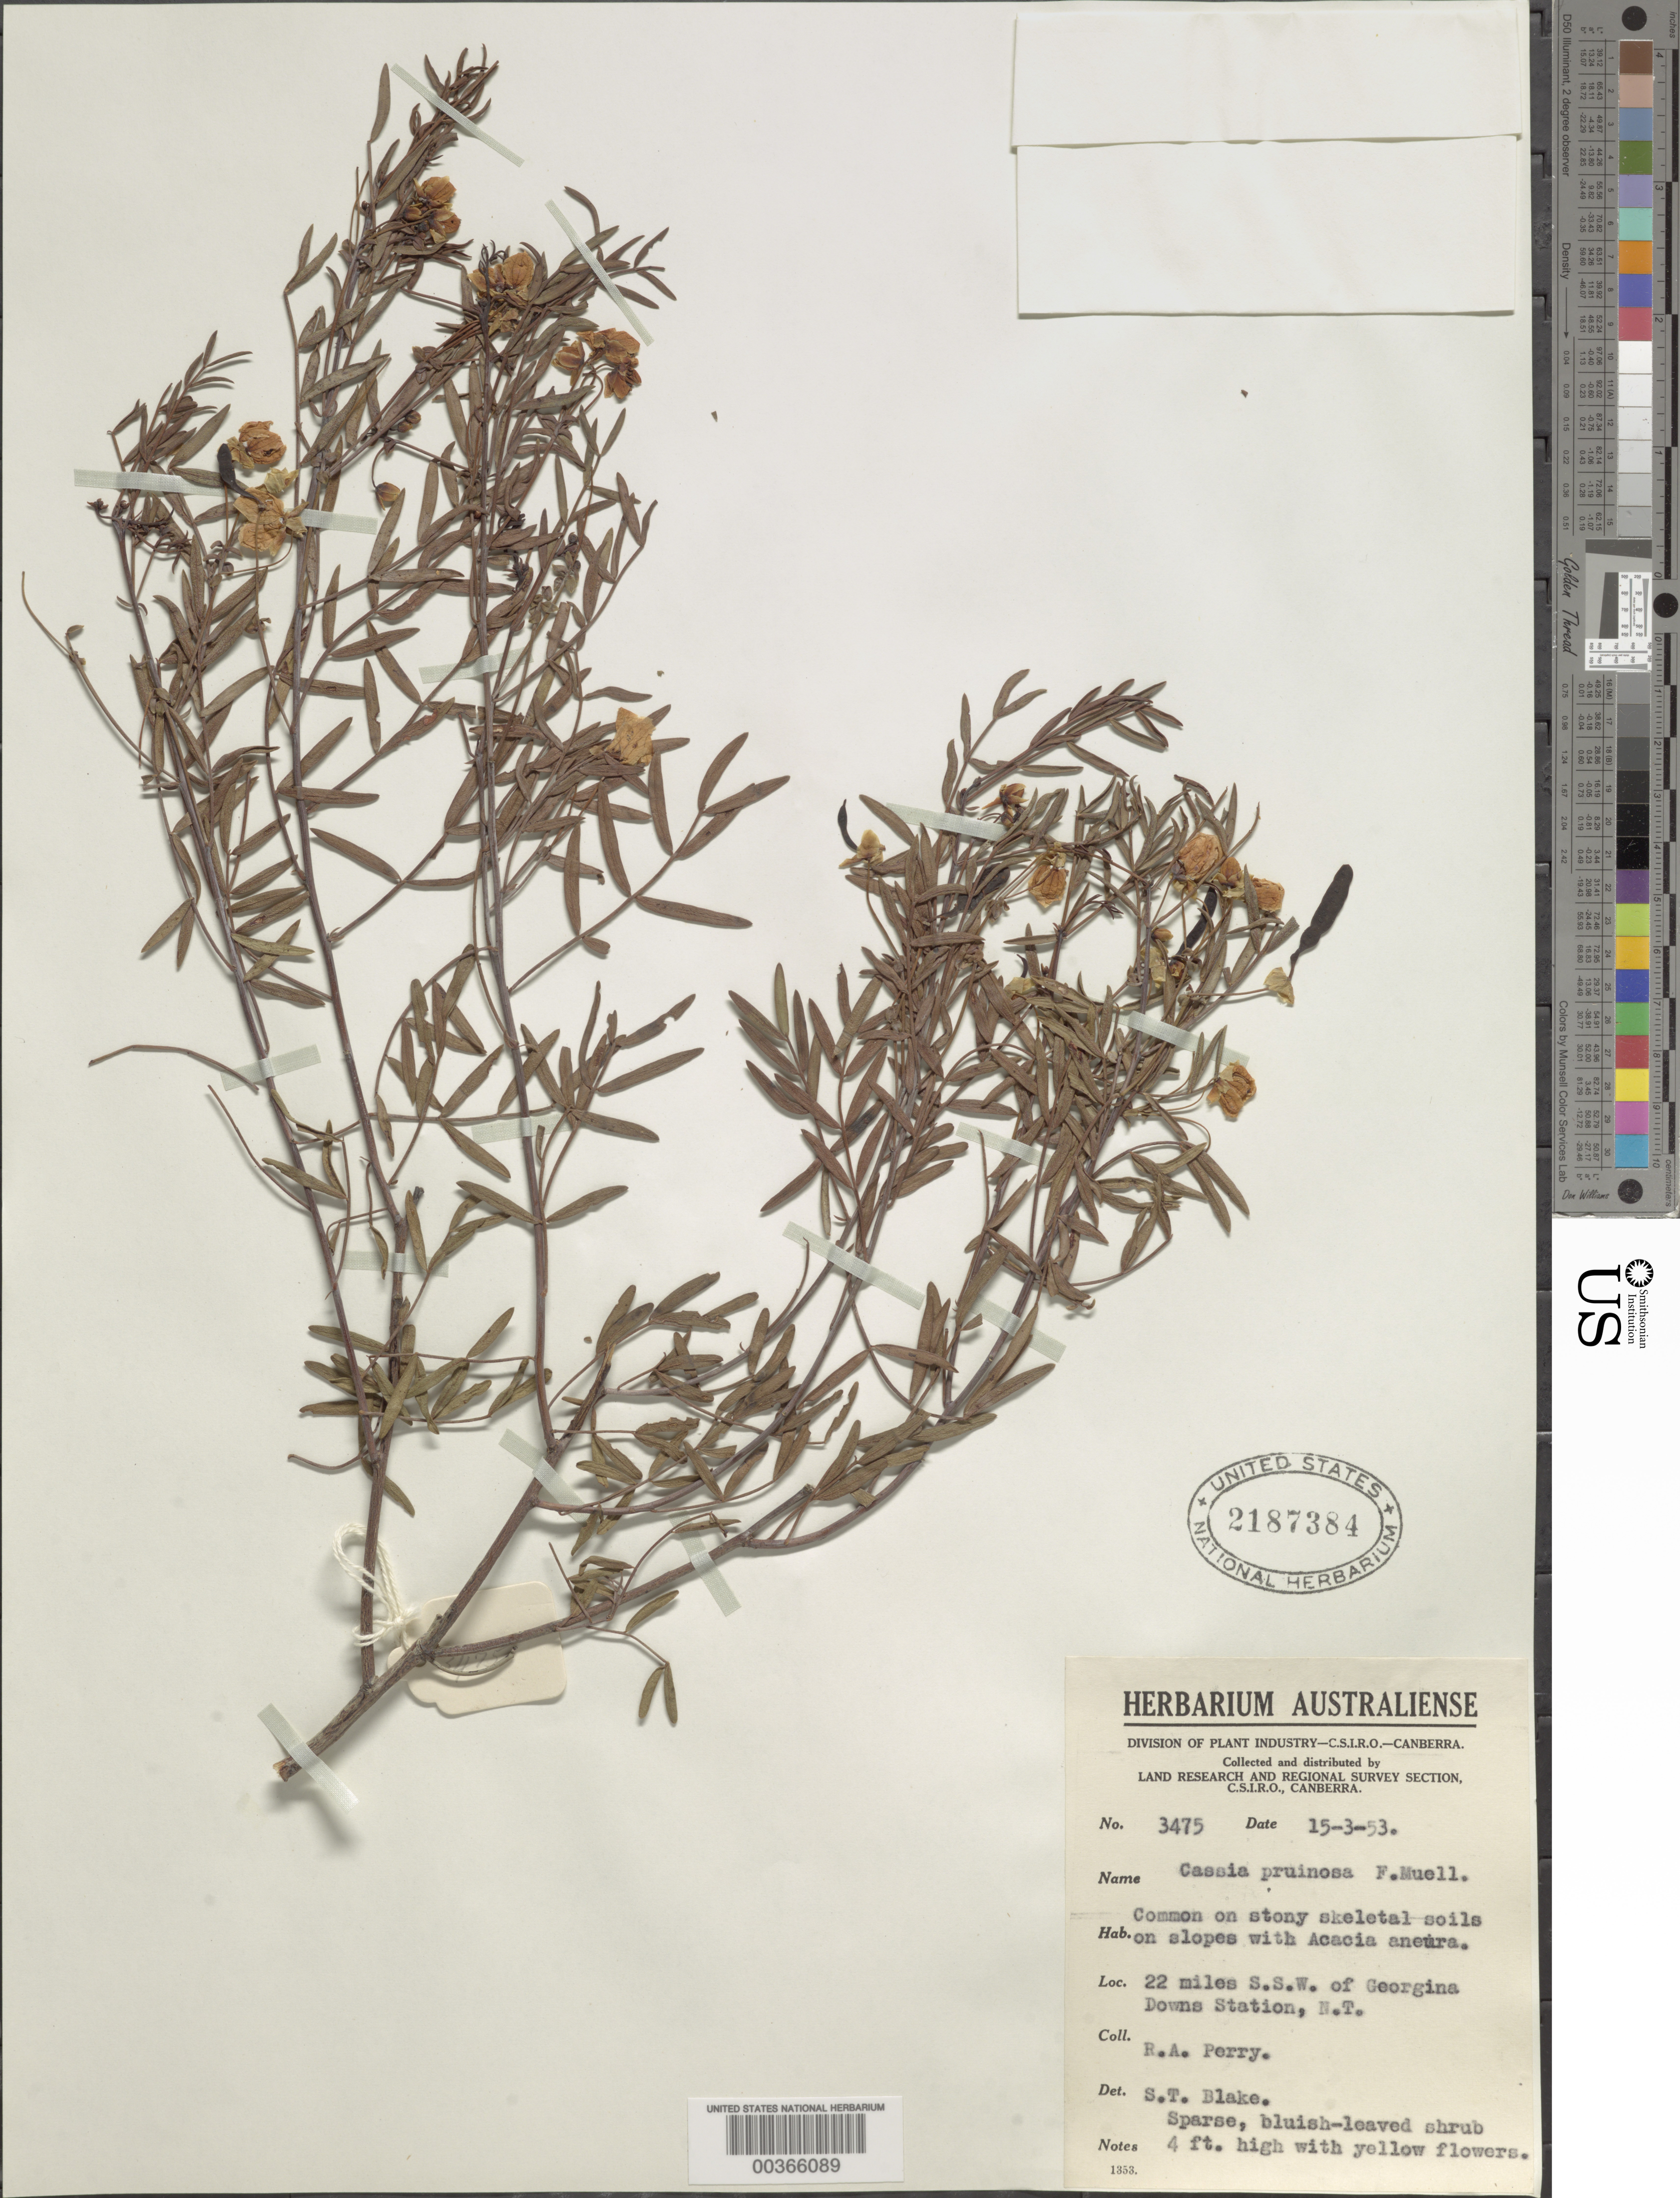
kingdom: Plantae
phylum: Tracheophyta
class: Magnoliopsida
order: Fabales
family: Fabaceae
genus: Senna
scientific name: Senna glutinosa subsp. pruinosa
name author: (F. Muell.) Randell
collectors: Perry, R. A.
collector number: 3475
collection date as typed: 15 Mar 1953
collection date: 1953-03-15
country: Australia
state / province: Northern Territory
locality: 22 mi ssw of georgina downs station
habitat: On stony skeletal soils on slopes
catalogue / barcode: US 2187384